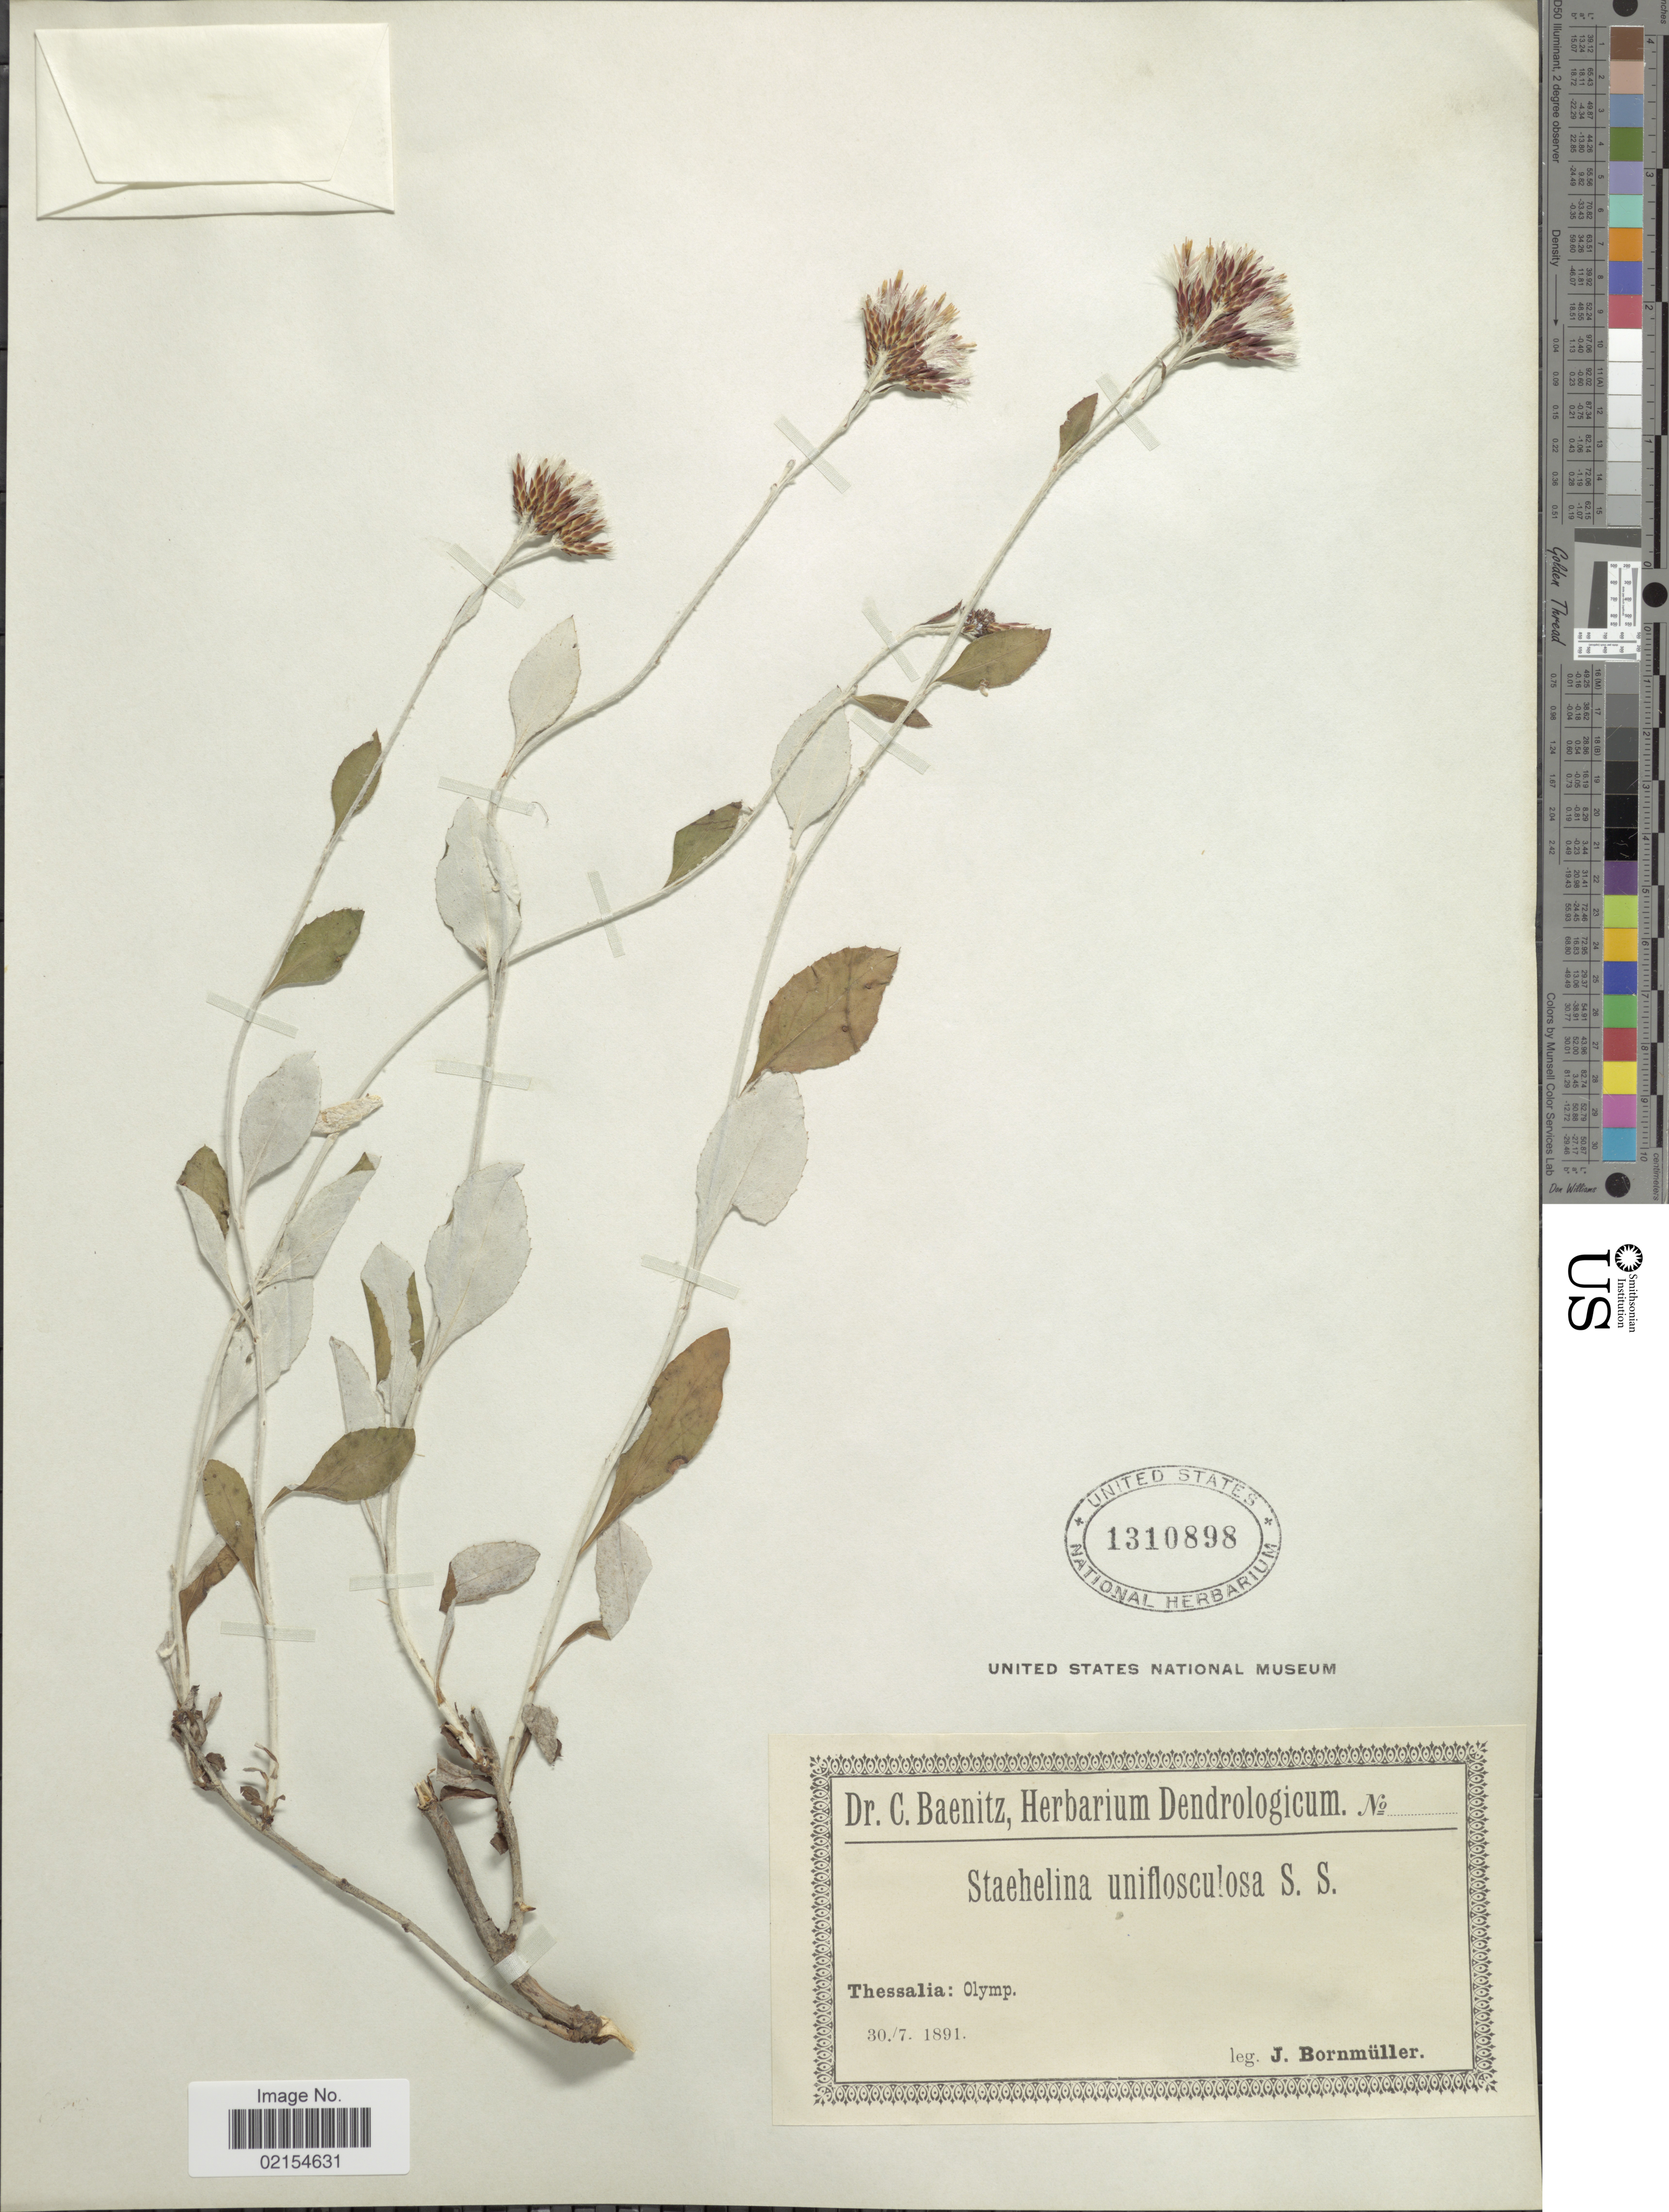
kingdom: Plantae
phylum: Tracheophyta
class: Magnoliopsida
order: Asterales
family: Asteraceae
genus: Staehelina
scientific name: Staehelina uniflosculosa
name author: Sibth. & Sm.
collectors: J. Bornmüller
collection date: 1891-07-30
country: Greece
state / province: Thessaly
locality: Thessalia: Olymp.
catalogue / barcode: US 1310898